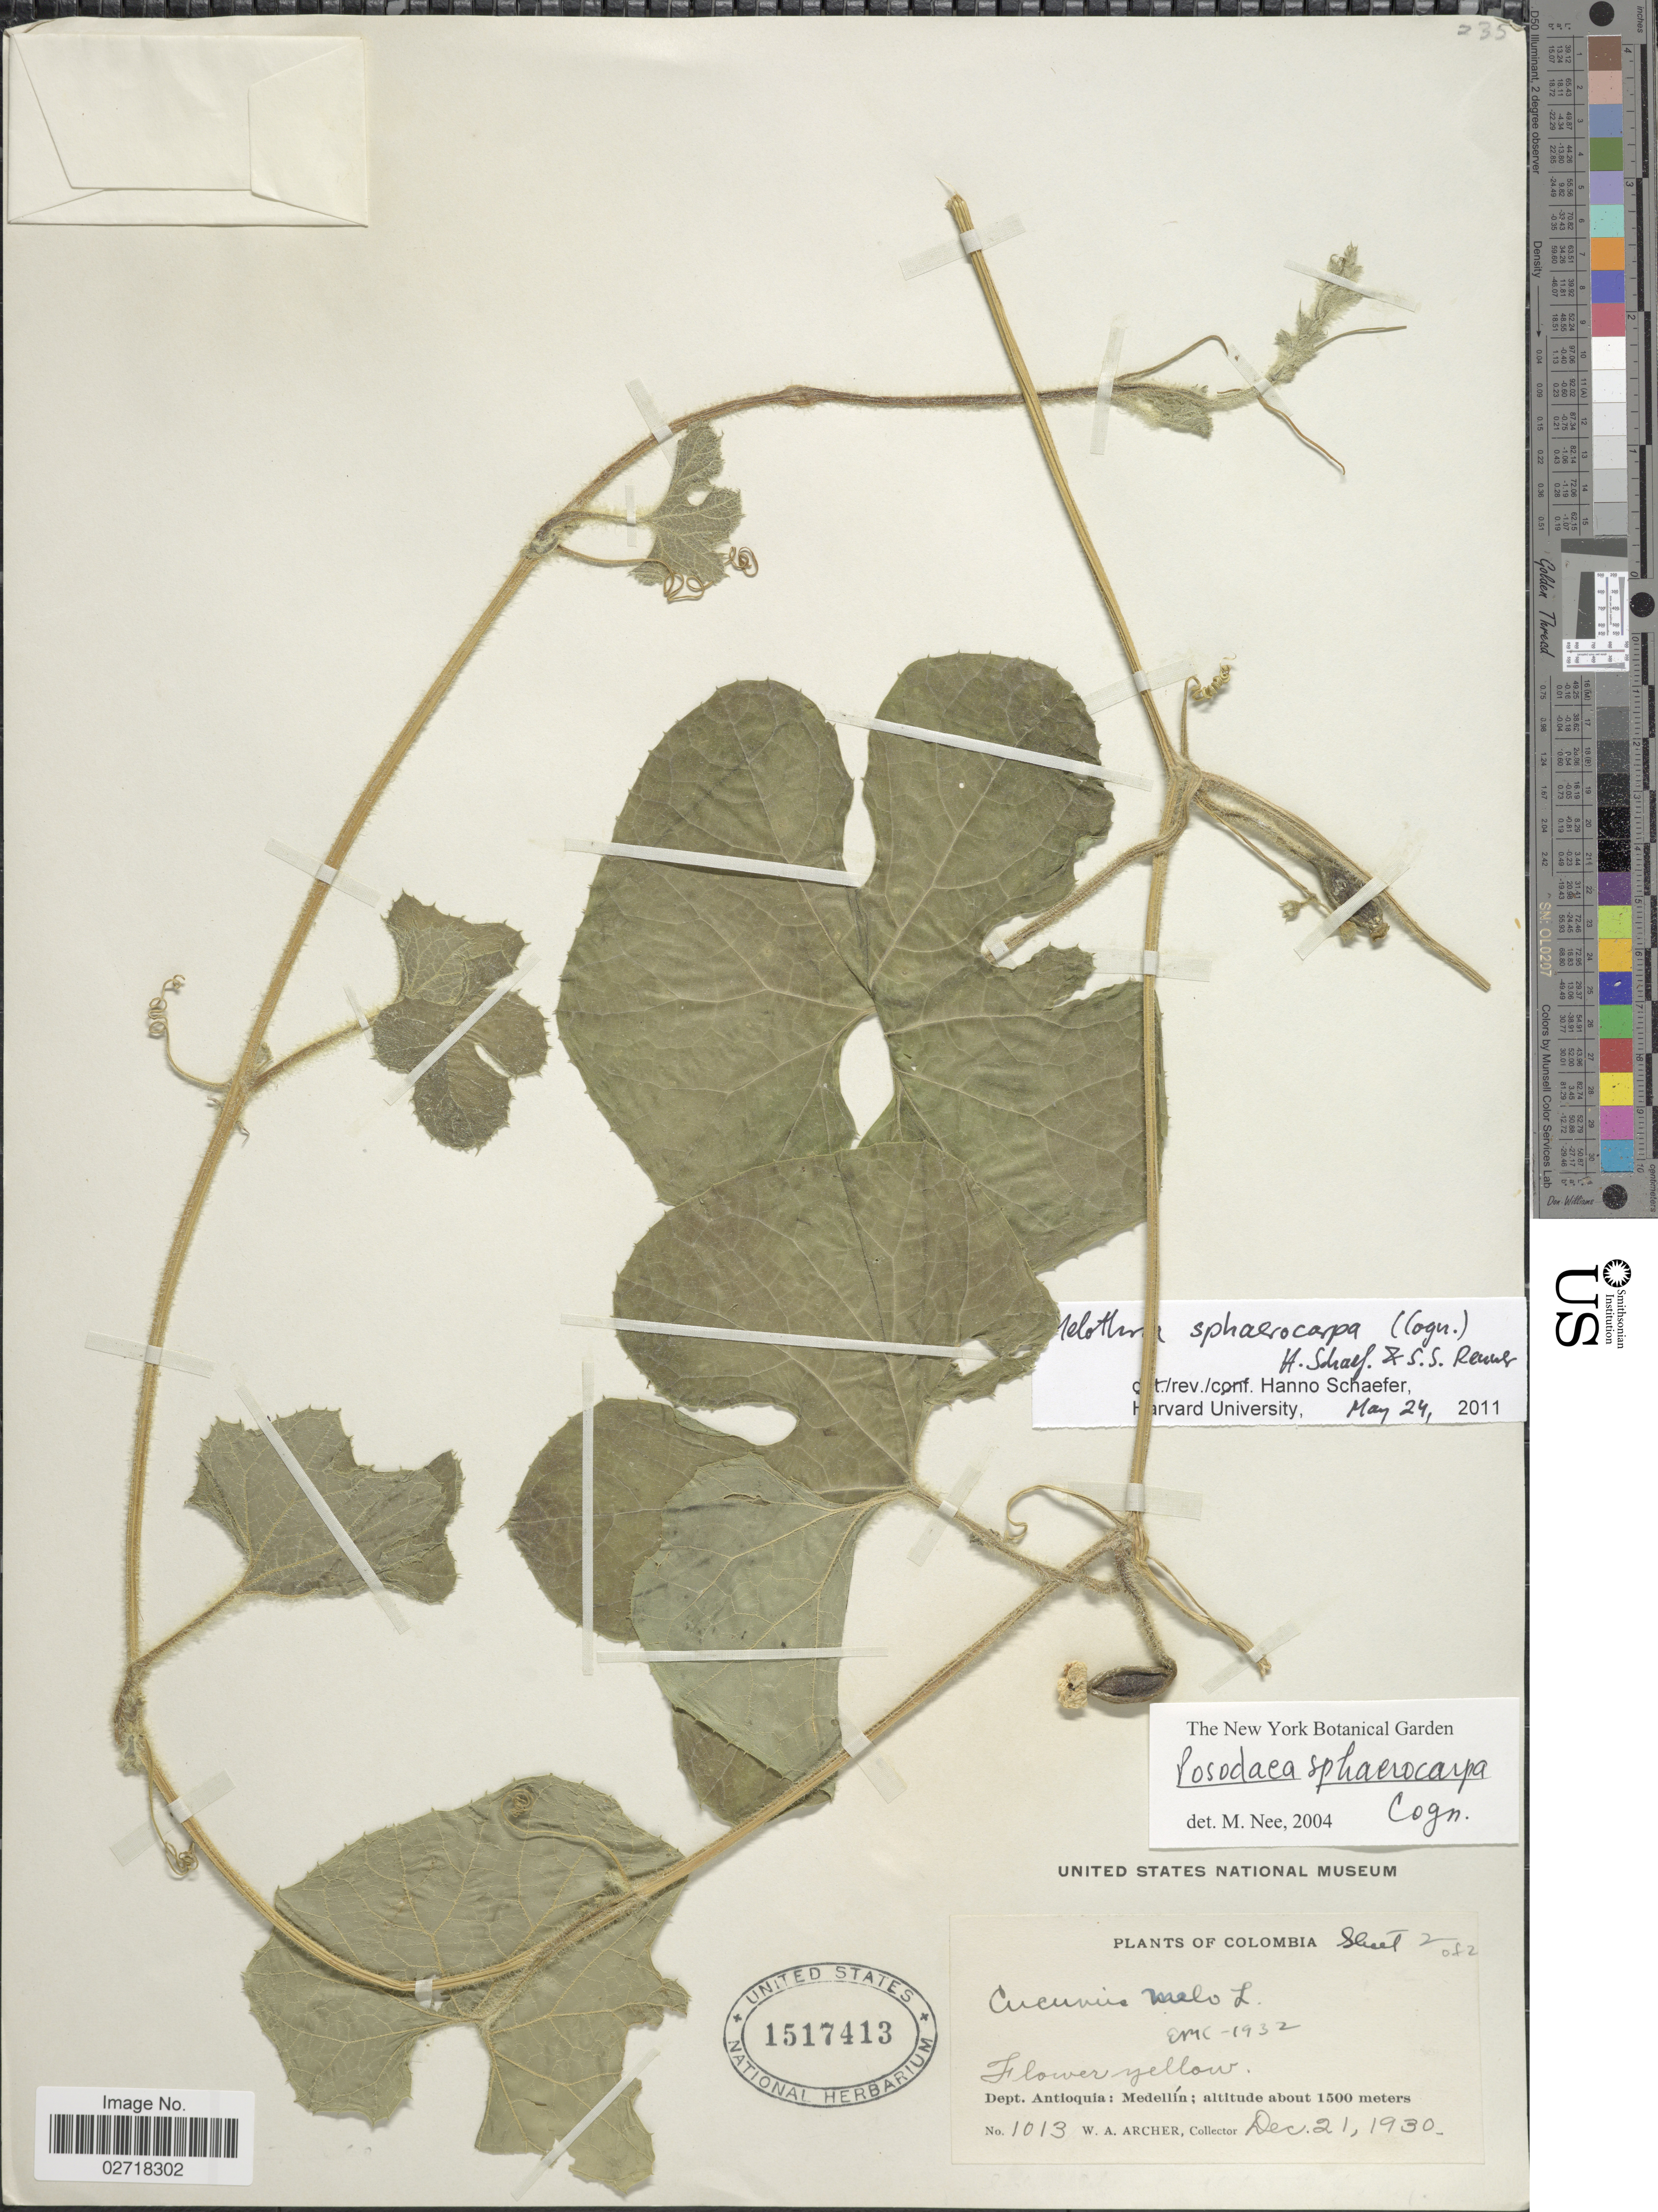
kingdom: Plantae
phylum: Tracheophyta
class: Magnoliopsida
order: Cucurbitales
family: Cucurbitaceae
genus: Melothria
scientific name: Melothria sphaerocarpa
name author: (Cogn.) H. Schaef. & S.S. Renner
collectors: W. A. Archer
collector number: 1013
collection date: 1930-12-21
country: Colombia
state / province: Antioquia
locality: Medellin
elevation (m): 1500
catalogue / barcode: US 1517413